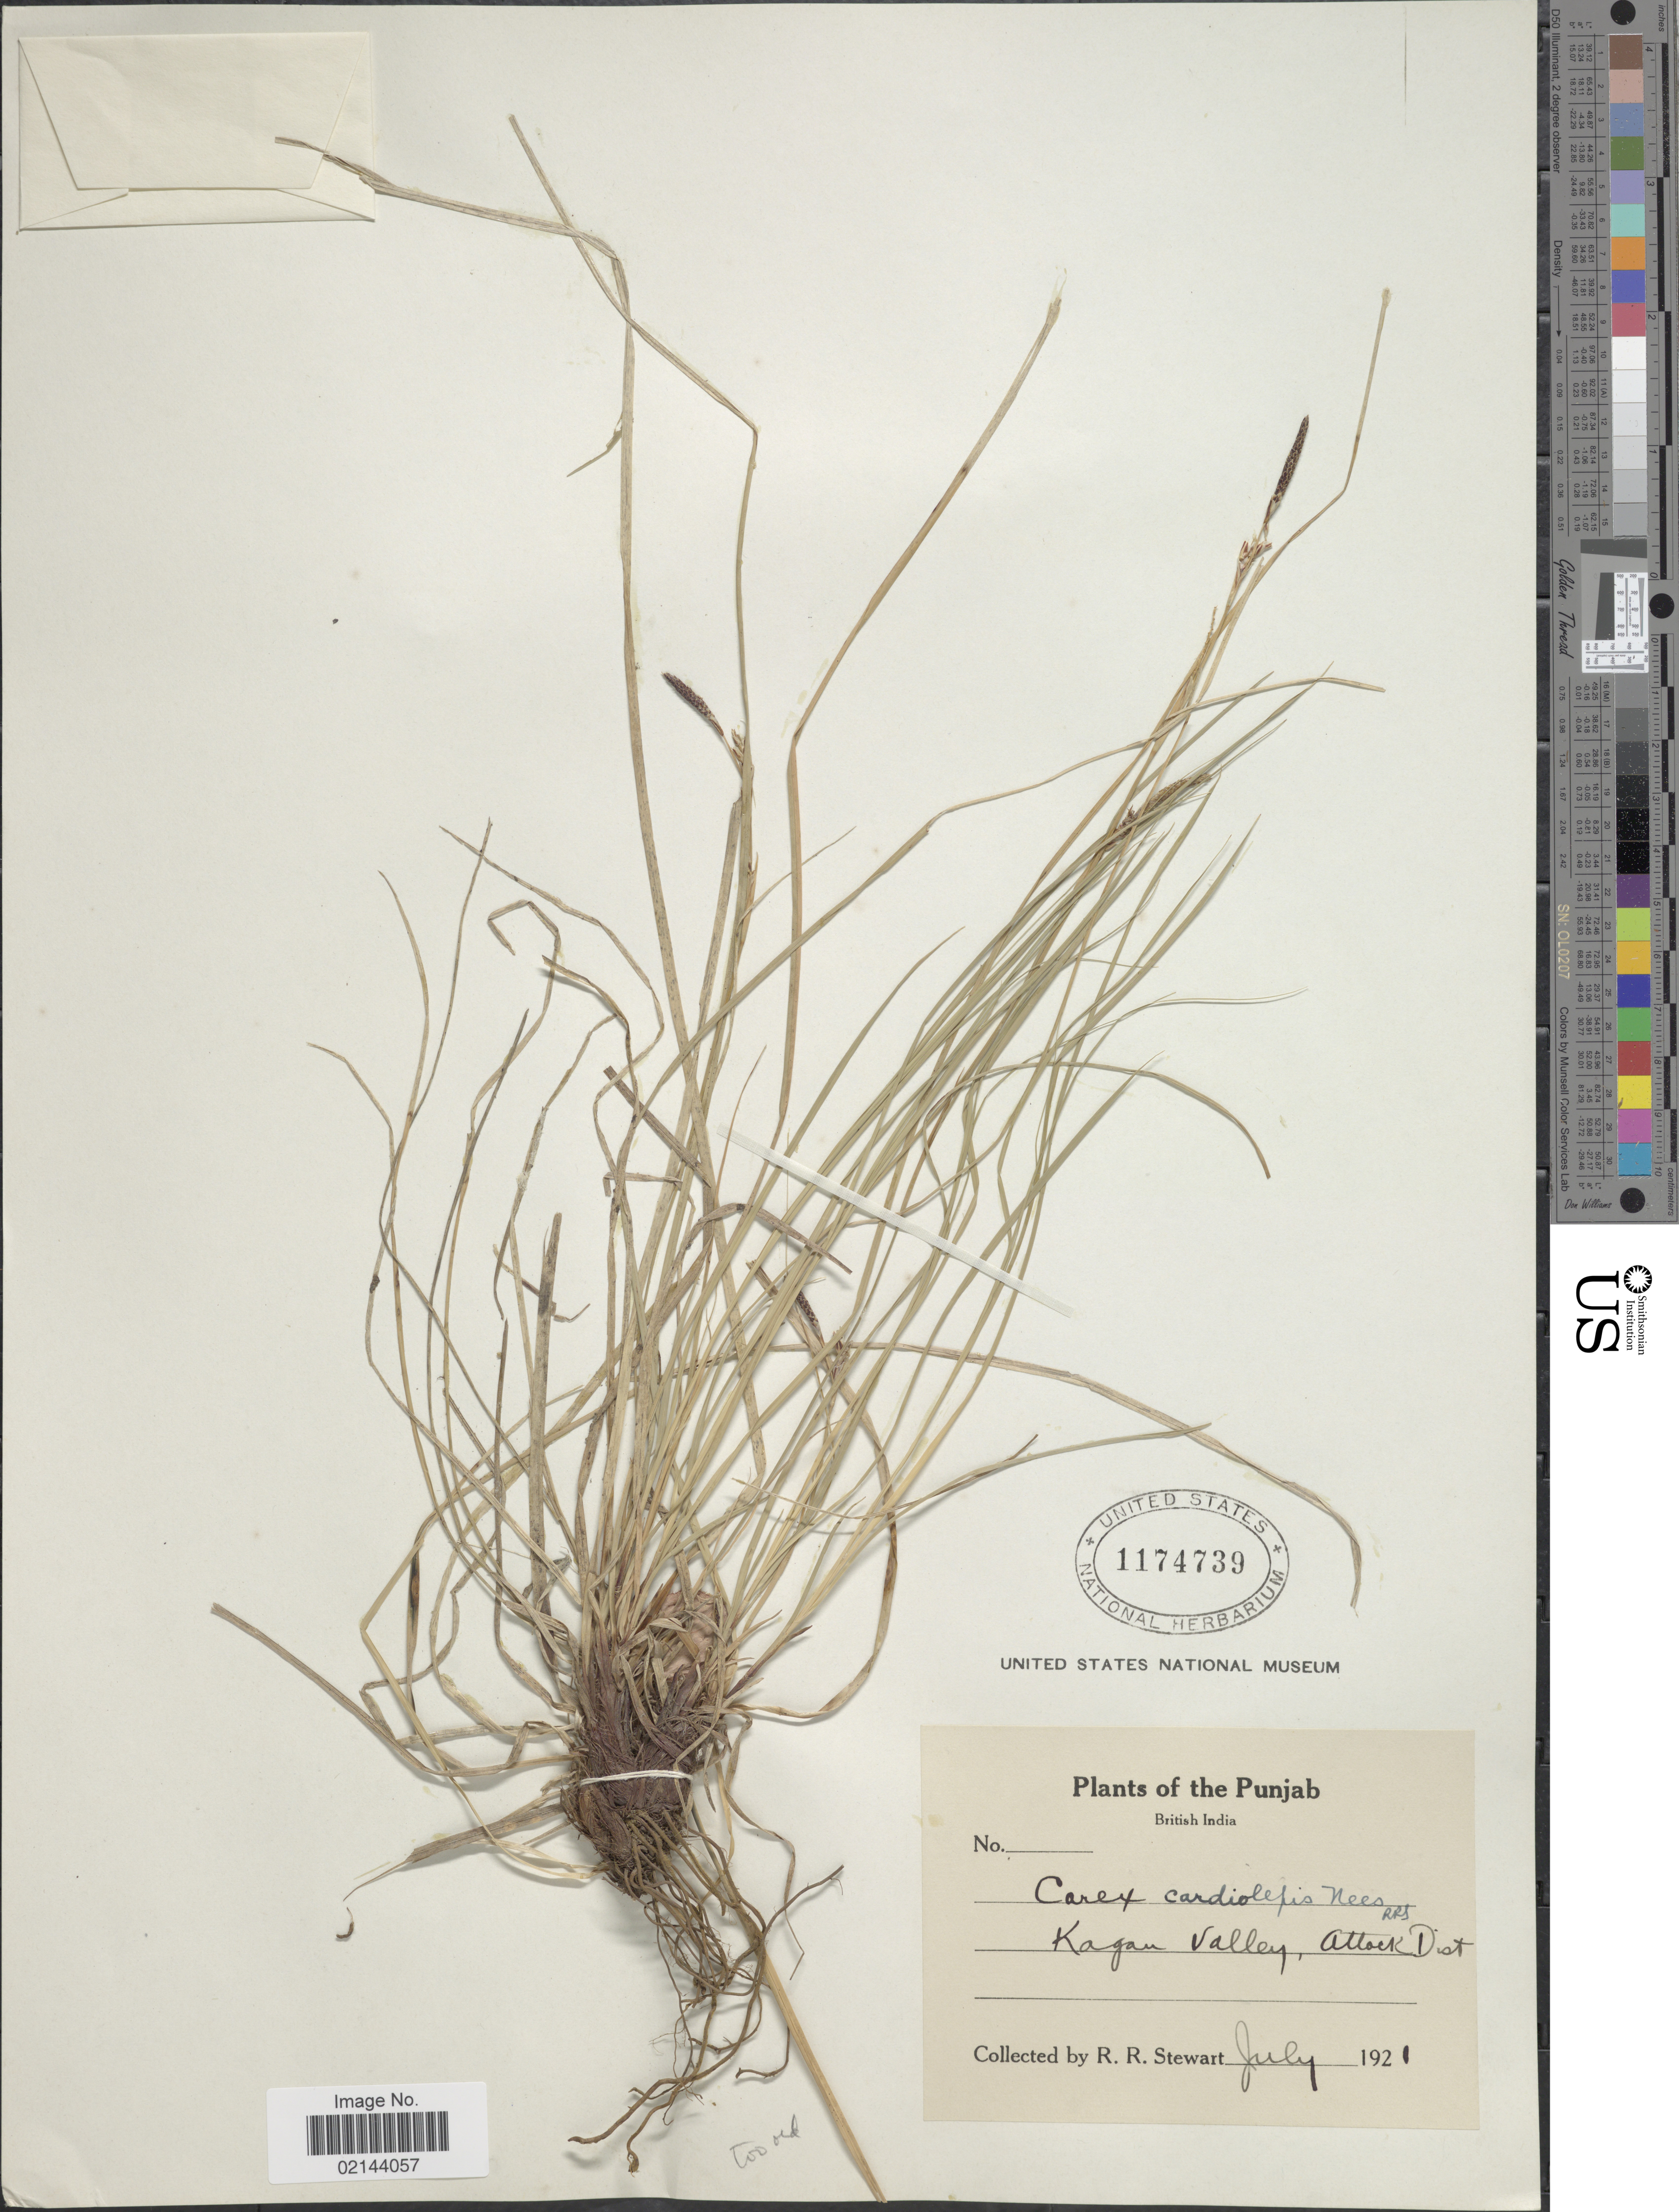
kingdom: Plantae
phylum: Tracheophyta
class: Liliopsida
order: Poales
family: Cyperaceae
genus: Carex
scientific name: Carex cardiolepis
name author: Nees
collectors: R. R. Stewart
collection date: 1921-07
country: India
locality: British India, Kagan Valley, Attock Dist.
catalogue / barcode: US 1174739